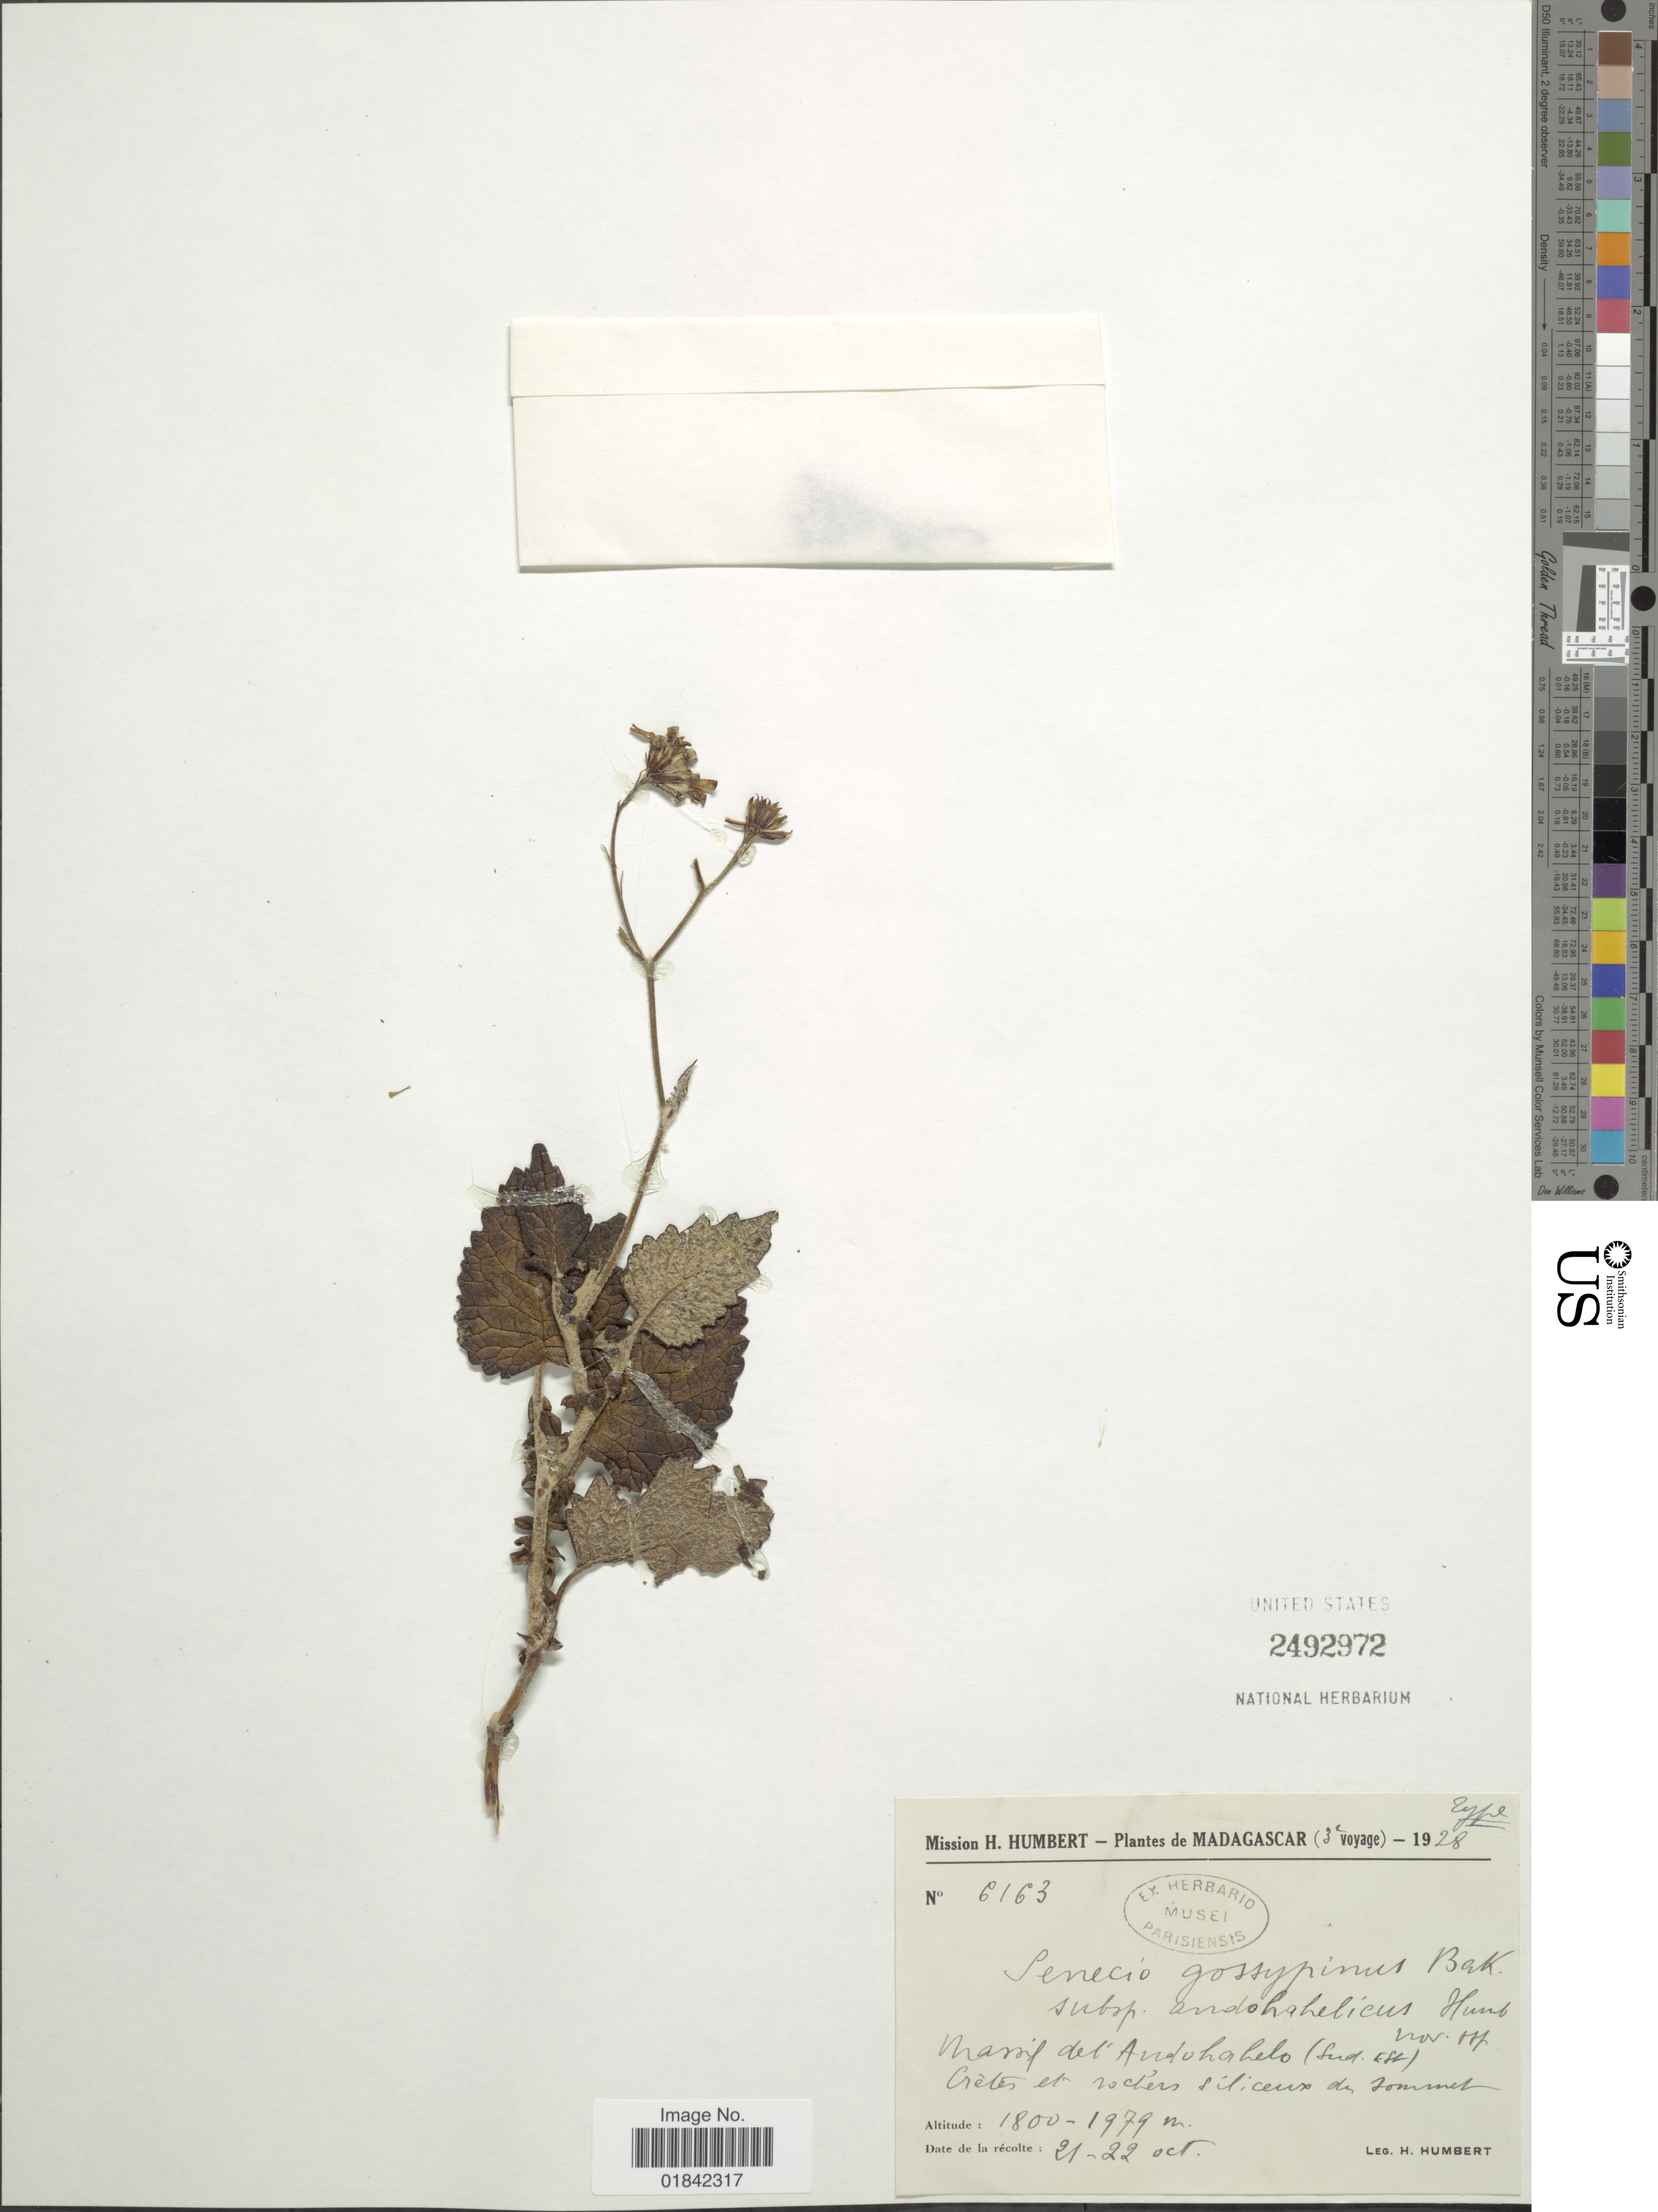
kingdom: Plantae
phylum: Tracheophyta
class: Magnoliopsida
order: Asterales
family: Asteraceae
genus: Senecio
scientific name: Senecio gossypinus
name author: Baker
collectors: H. Humbert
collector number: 6163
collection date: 1928-10-21/1928-10-22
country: Madagascar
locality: Cretes et rochers siliceux de sommet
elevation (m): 1800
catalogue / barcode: US 2492972